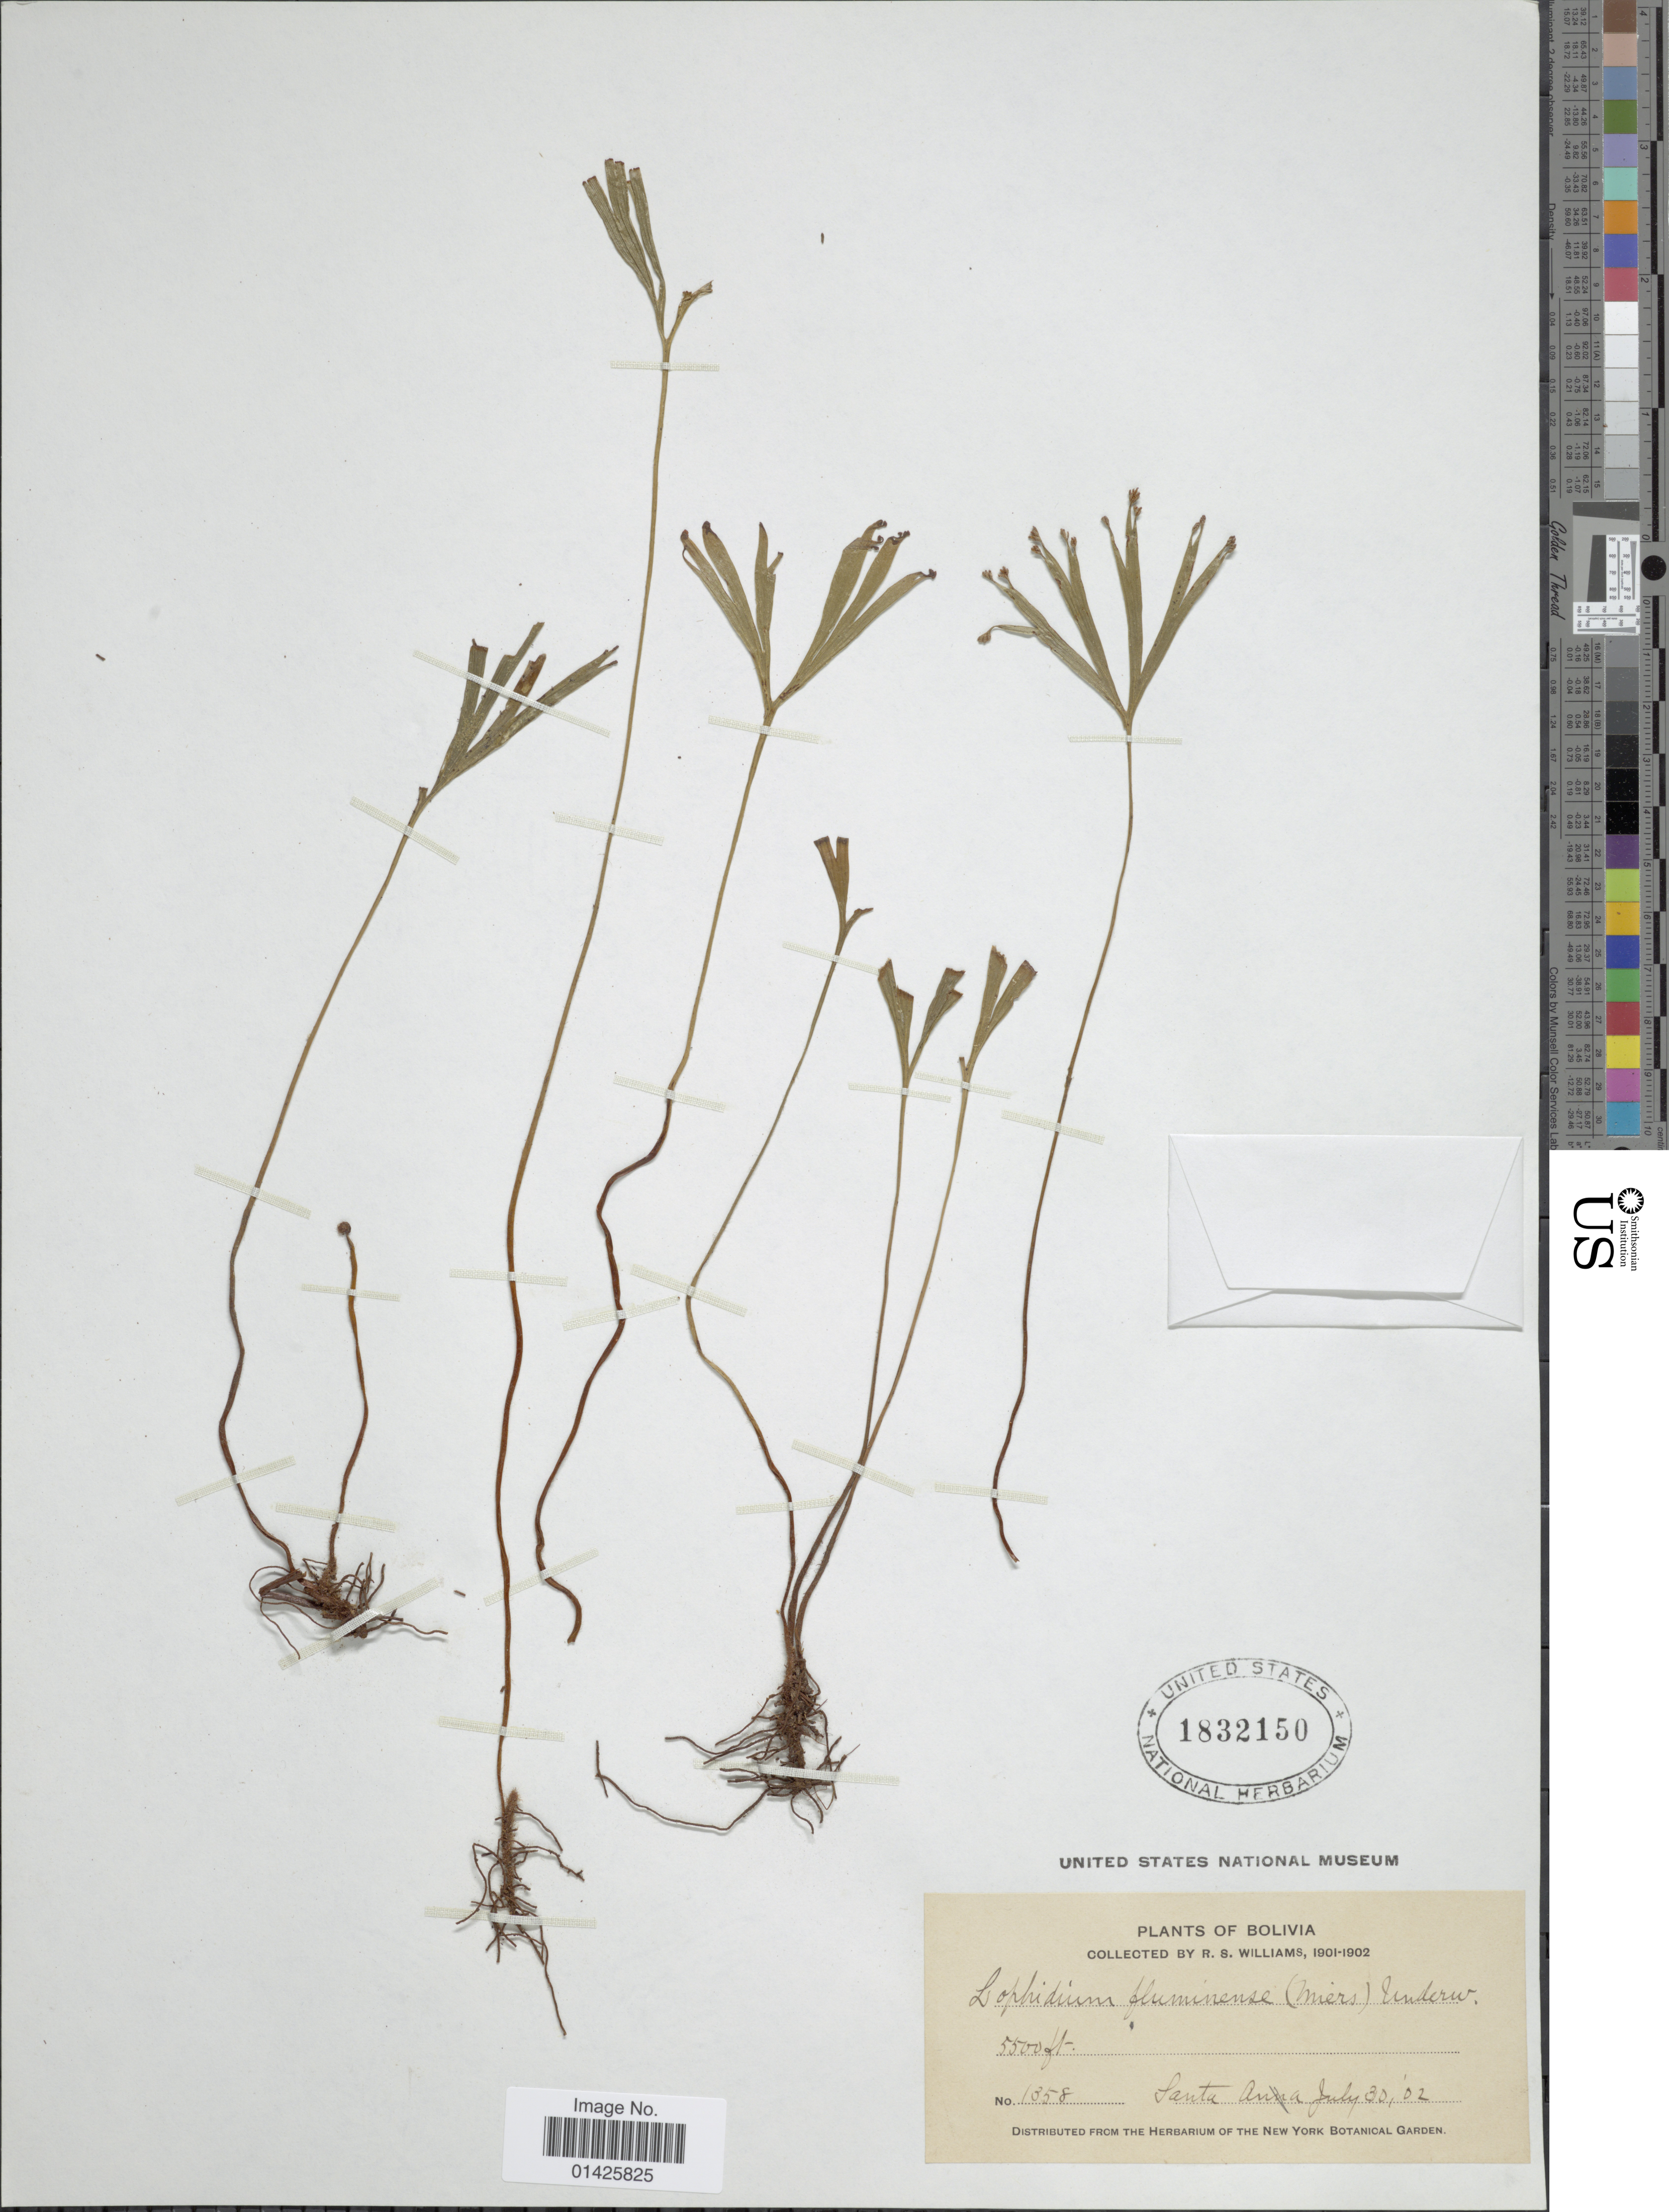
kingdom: Plantae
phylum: Tracheophyta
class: Polypodiopsida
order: Schizaeales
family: Schizaeaceae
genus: Schizaea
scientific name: Schizaea elegans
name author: (Vahl) Sw.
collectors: R. S. Williams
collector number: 1358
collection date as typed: July 30, '02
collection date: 1902-07-30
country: Bolivia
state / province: La Paz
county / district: Franz Tamayo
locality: Santa Ana (near Aten)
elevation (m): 1676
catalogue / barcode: US 1832150